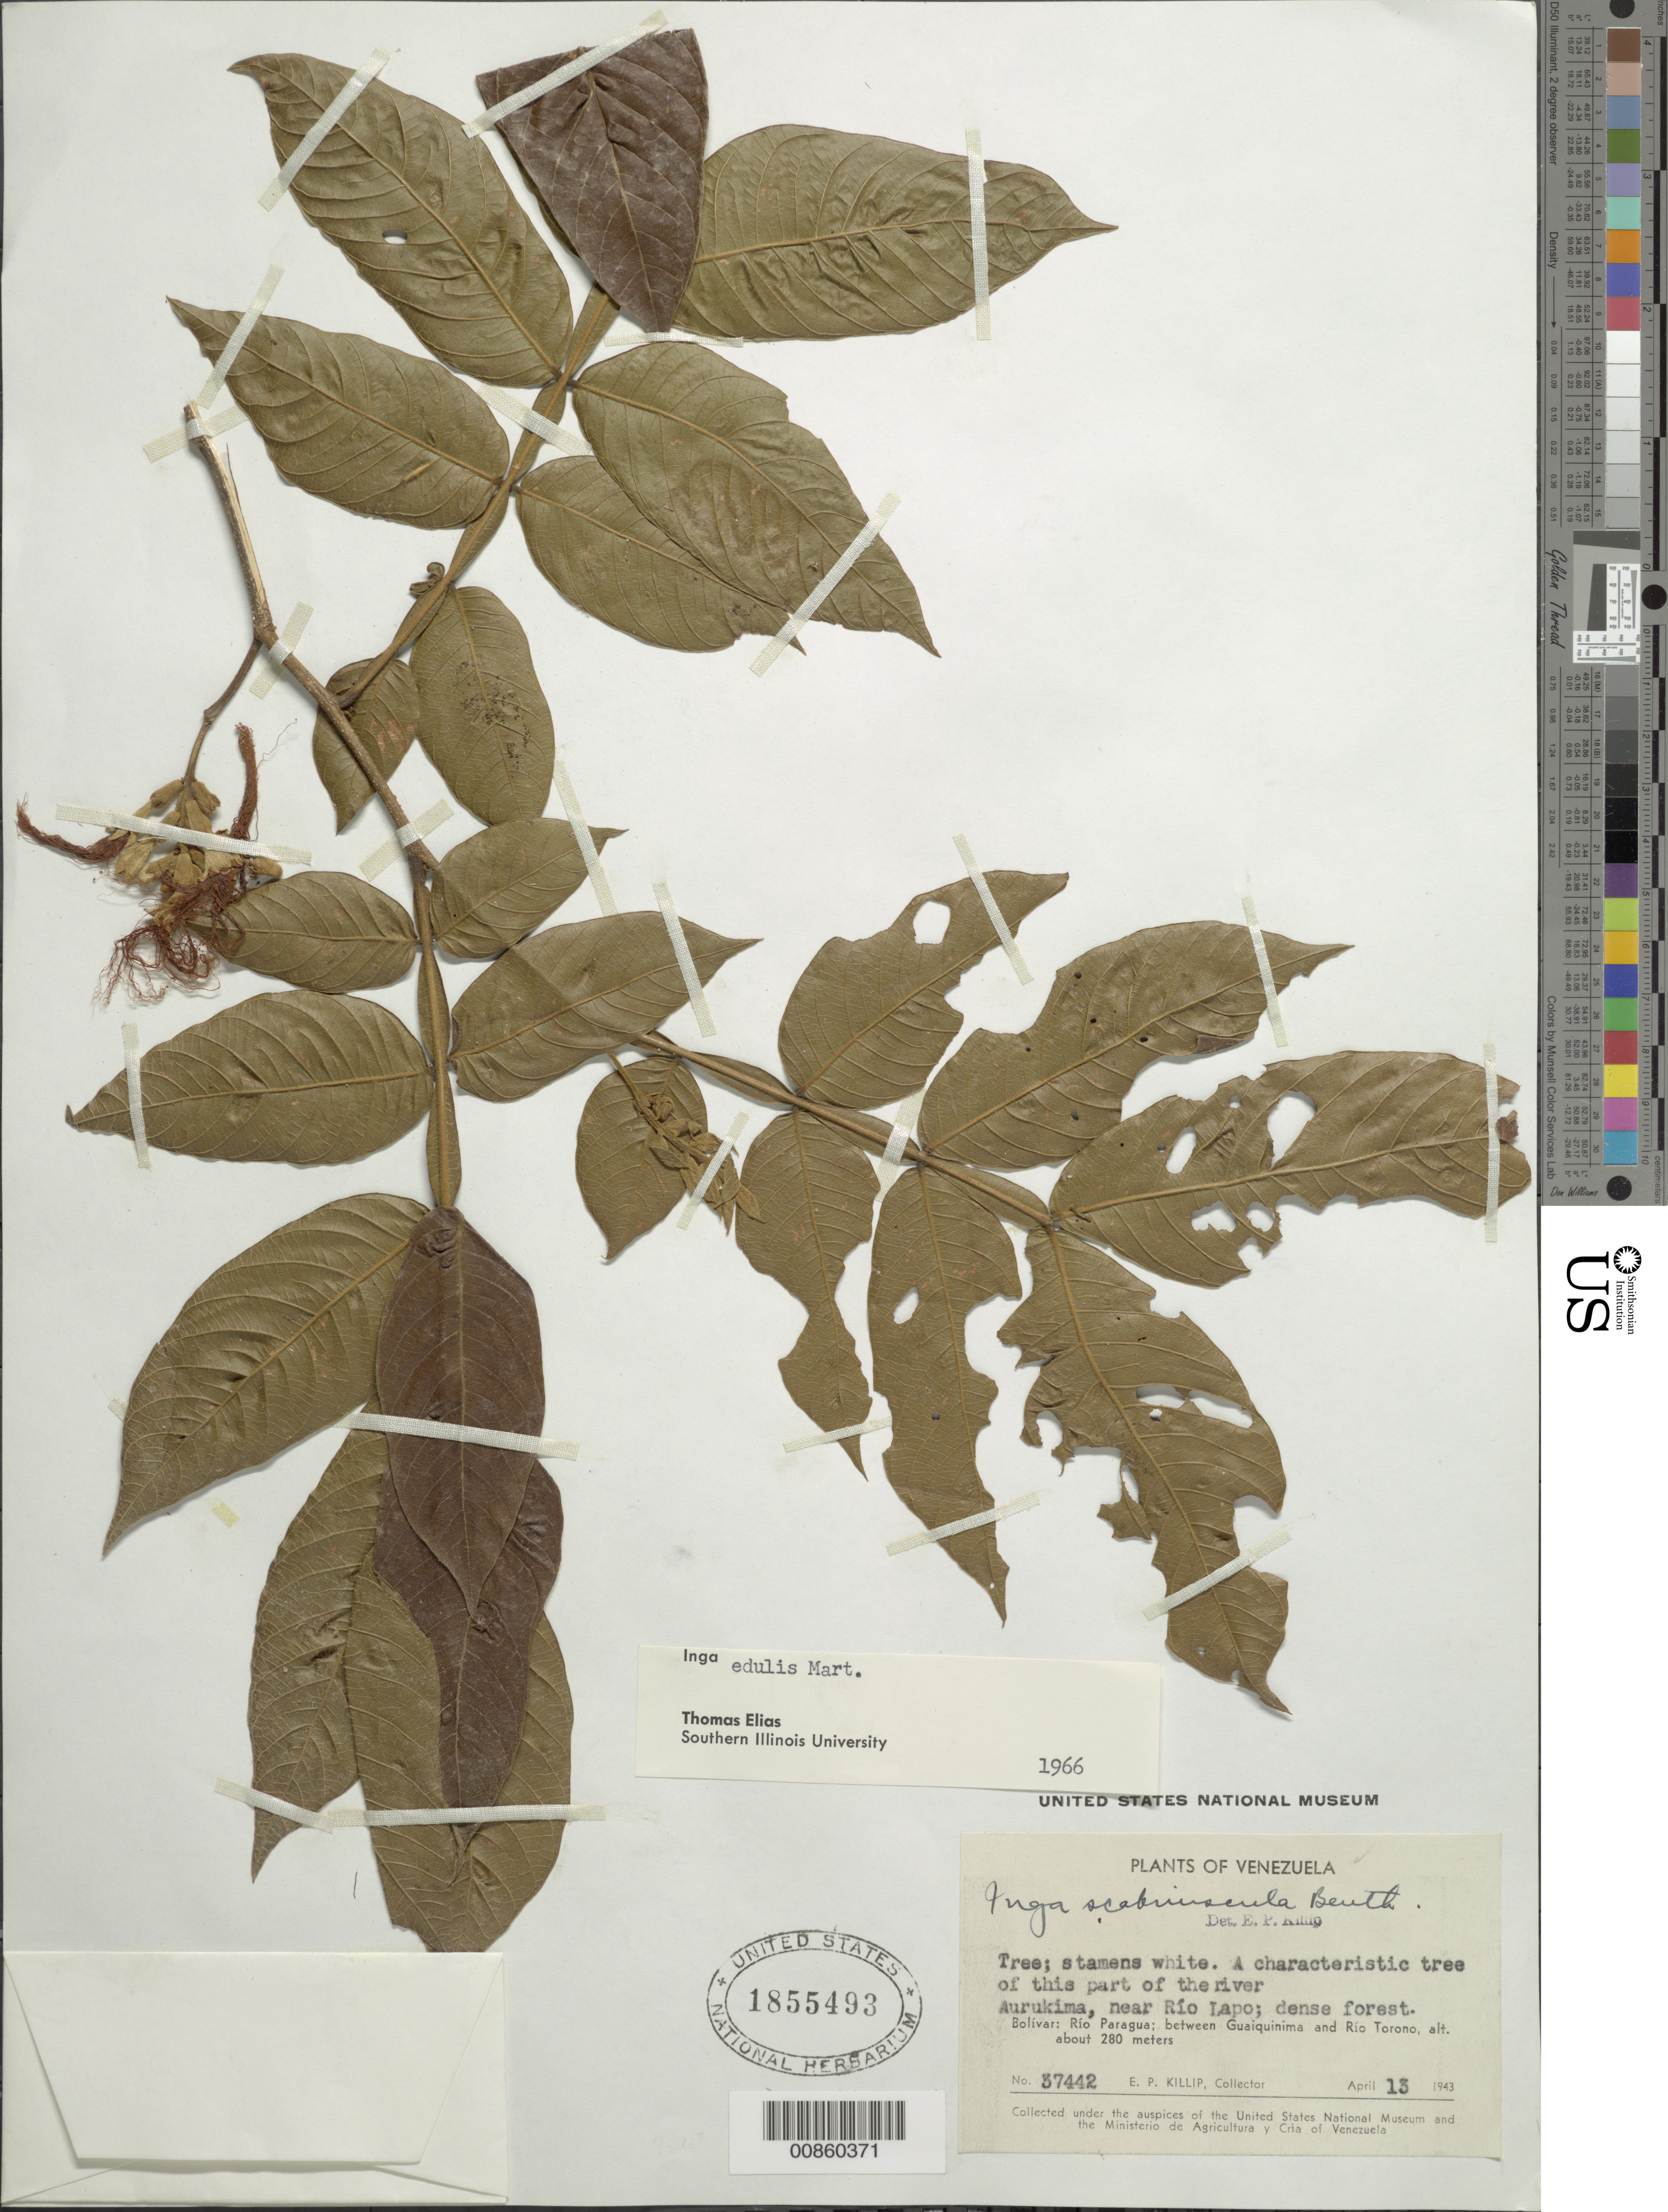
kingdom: Plantae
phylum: Tracheophyta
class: Magnoliopsida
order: Fabales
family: Fabaceae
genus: Inga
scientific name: Inga edulis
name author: Mart.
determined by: Elias, Thomas S.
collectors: E. P. Killip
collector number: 37442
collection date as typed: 13-Apr-43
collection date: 1943-04-13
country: Venezuela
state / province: Bolívar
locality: Río Paragua, between Guaiquinima and Río Torono, Aurukima, near Río Lapo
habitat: Dense forest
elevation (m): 280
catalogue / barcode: US 1855493